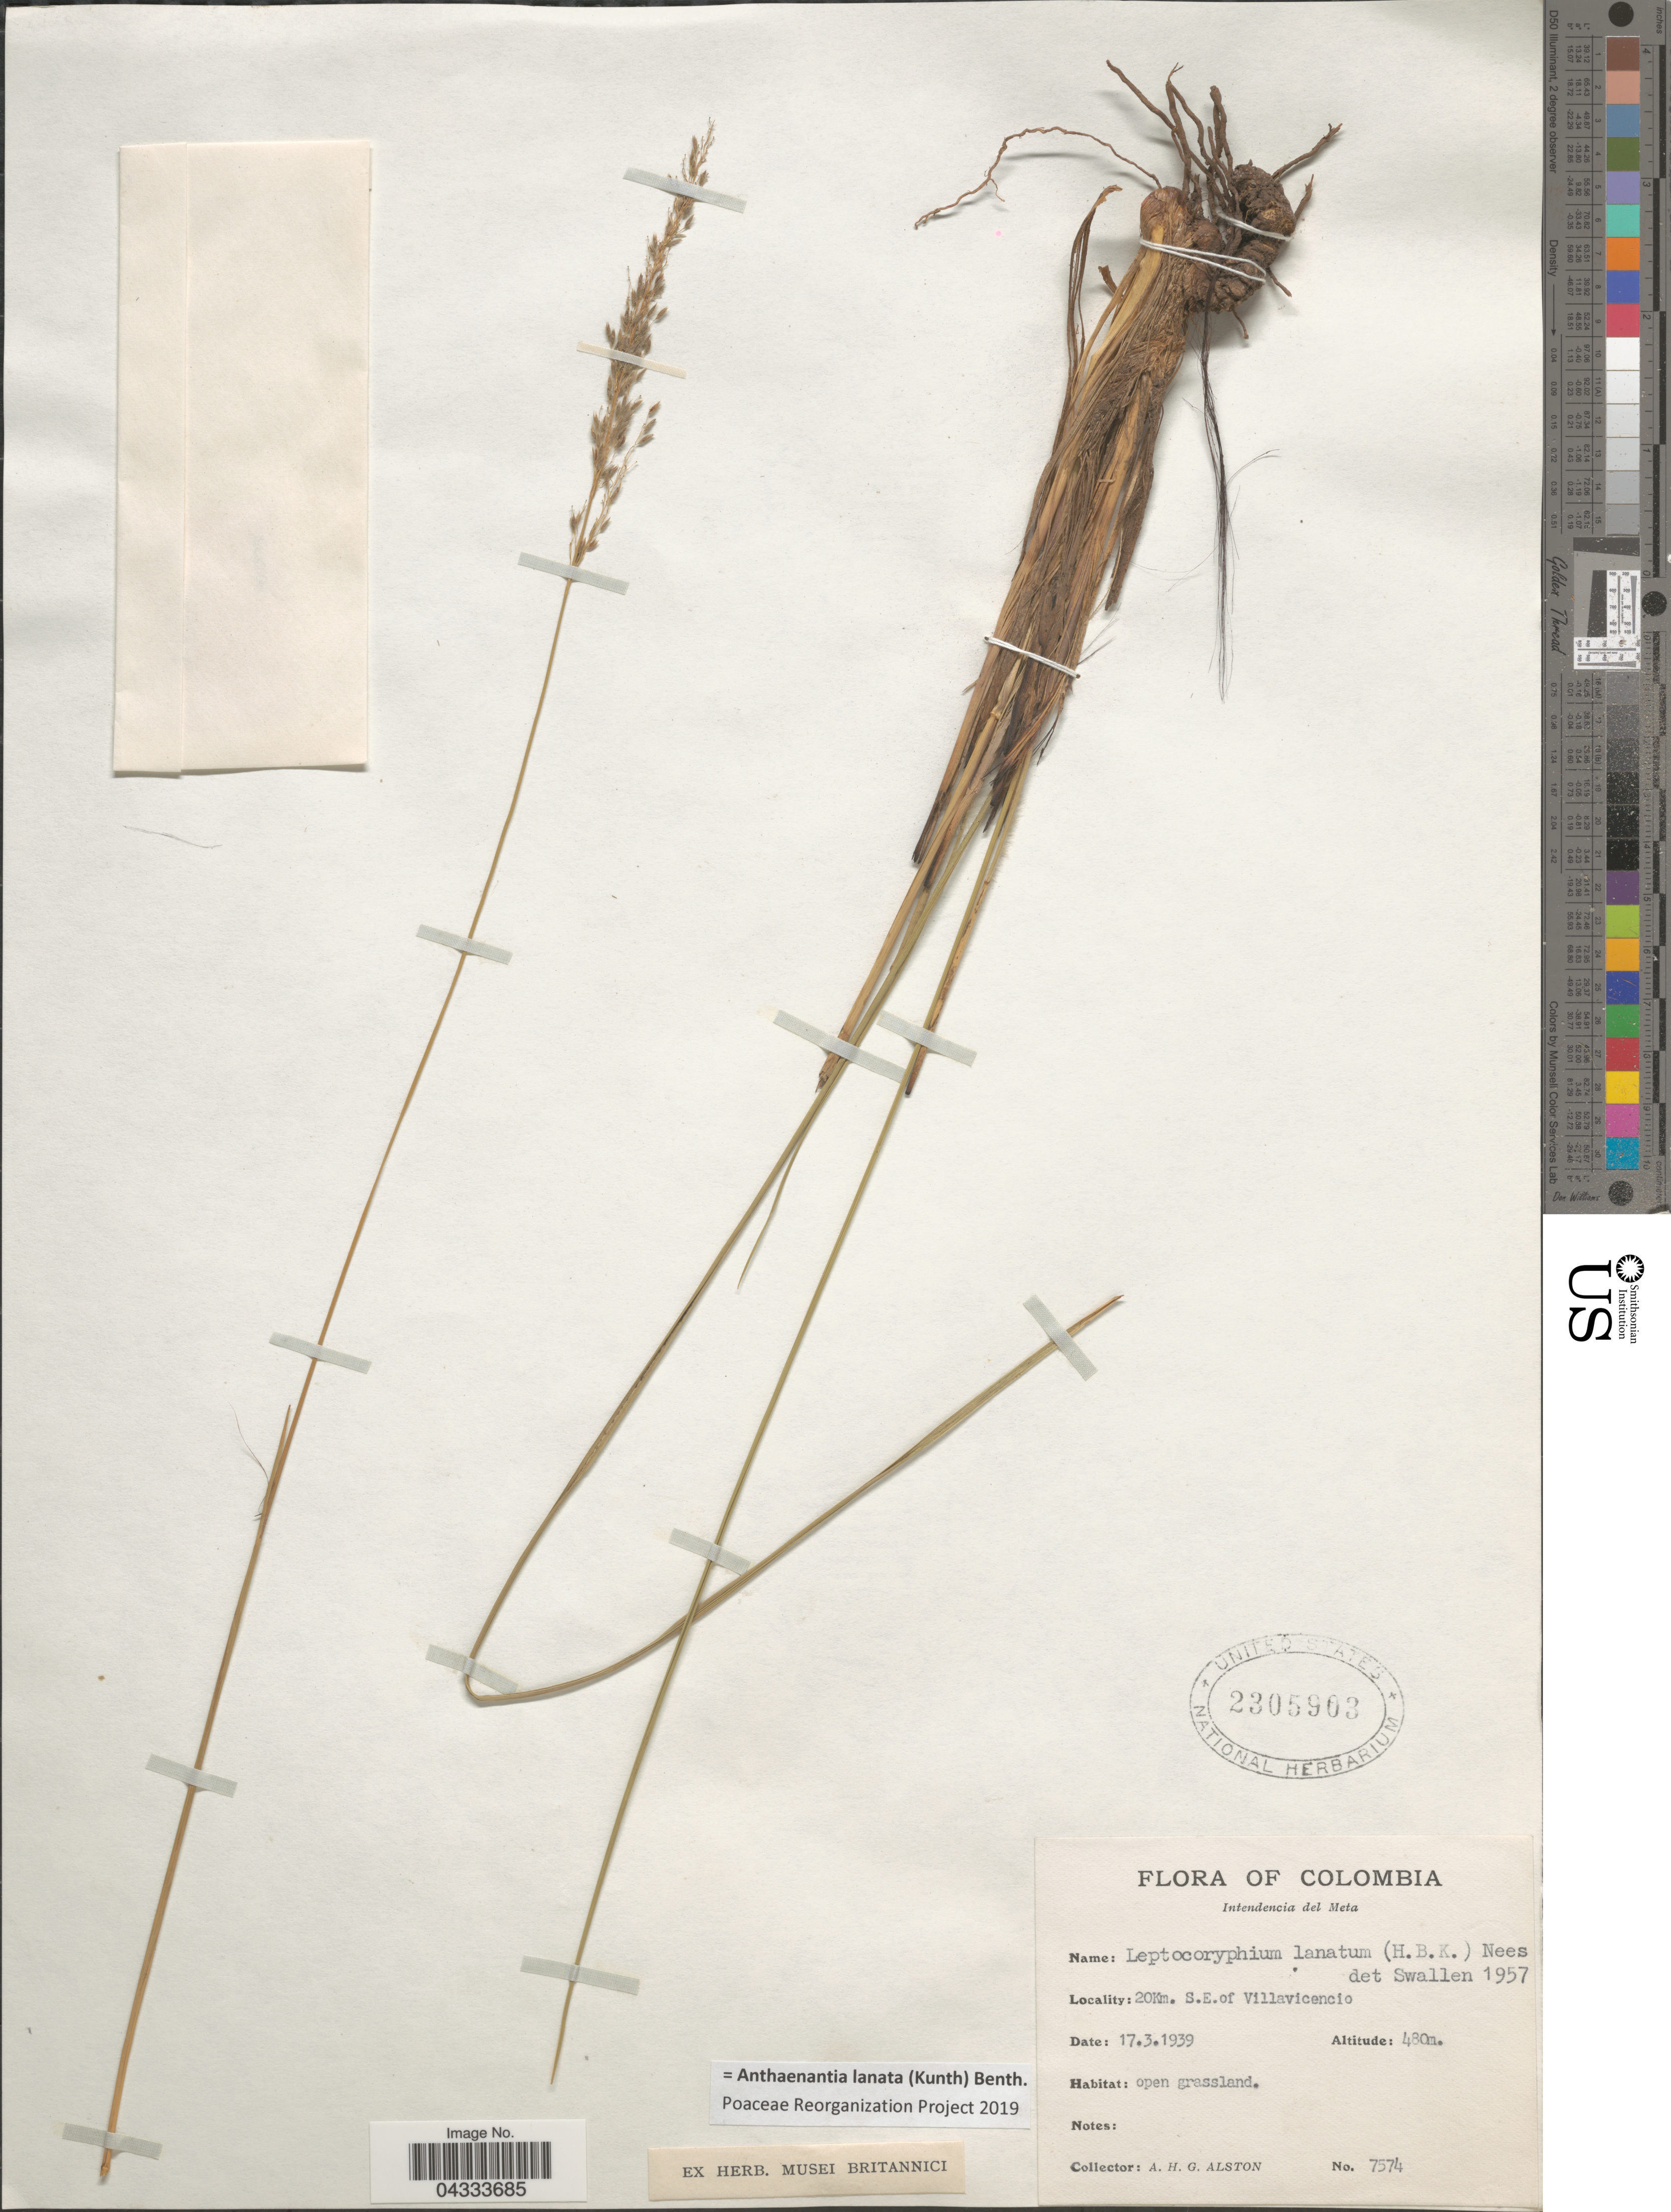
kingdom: Plantae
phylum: Tracheophyta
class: Liliopsida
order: Poales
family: Poaceae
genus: Anthaenantia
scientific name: Anthaenantia lanata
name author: (Kunth) Benth.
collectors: A. H. Alston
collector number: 7574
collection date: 1939-03-17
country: Colombia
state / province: Meta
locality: Intendencia del Meta. 20Km. S.E. of Villavicencio.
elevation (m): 480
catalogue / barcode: US 2305903